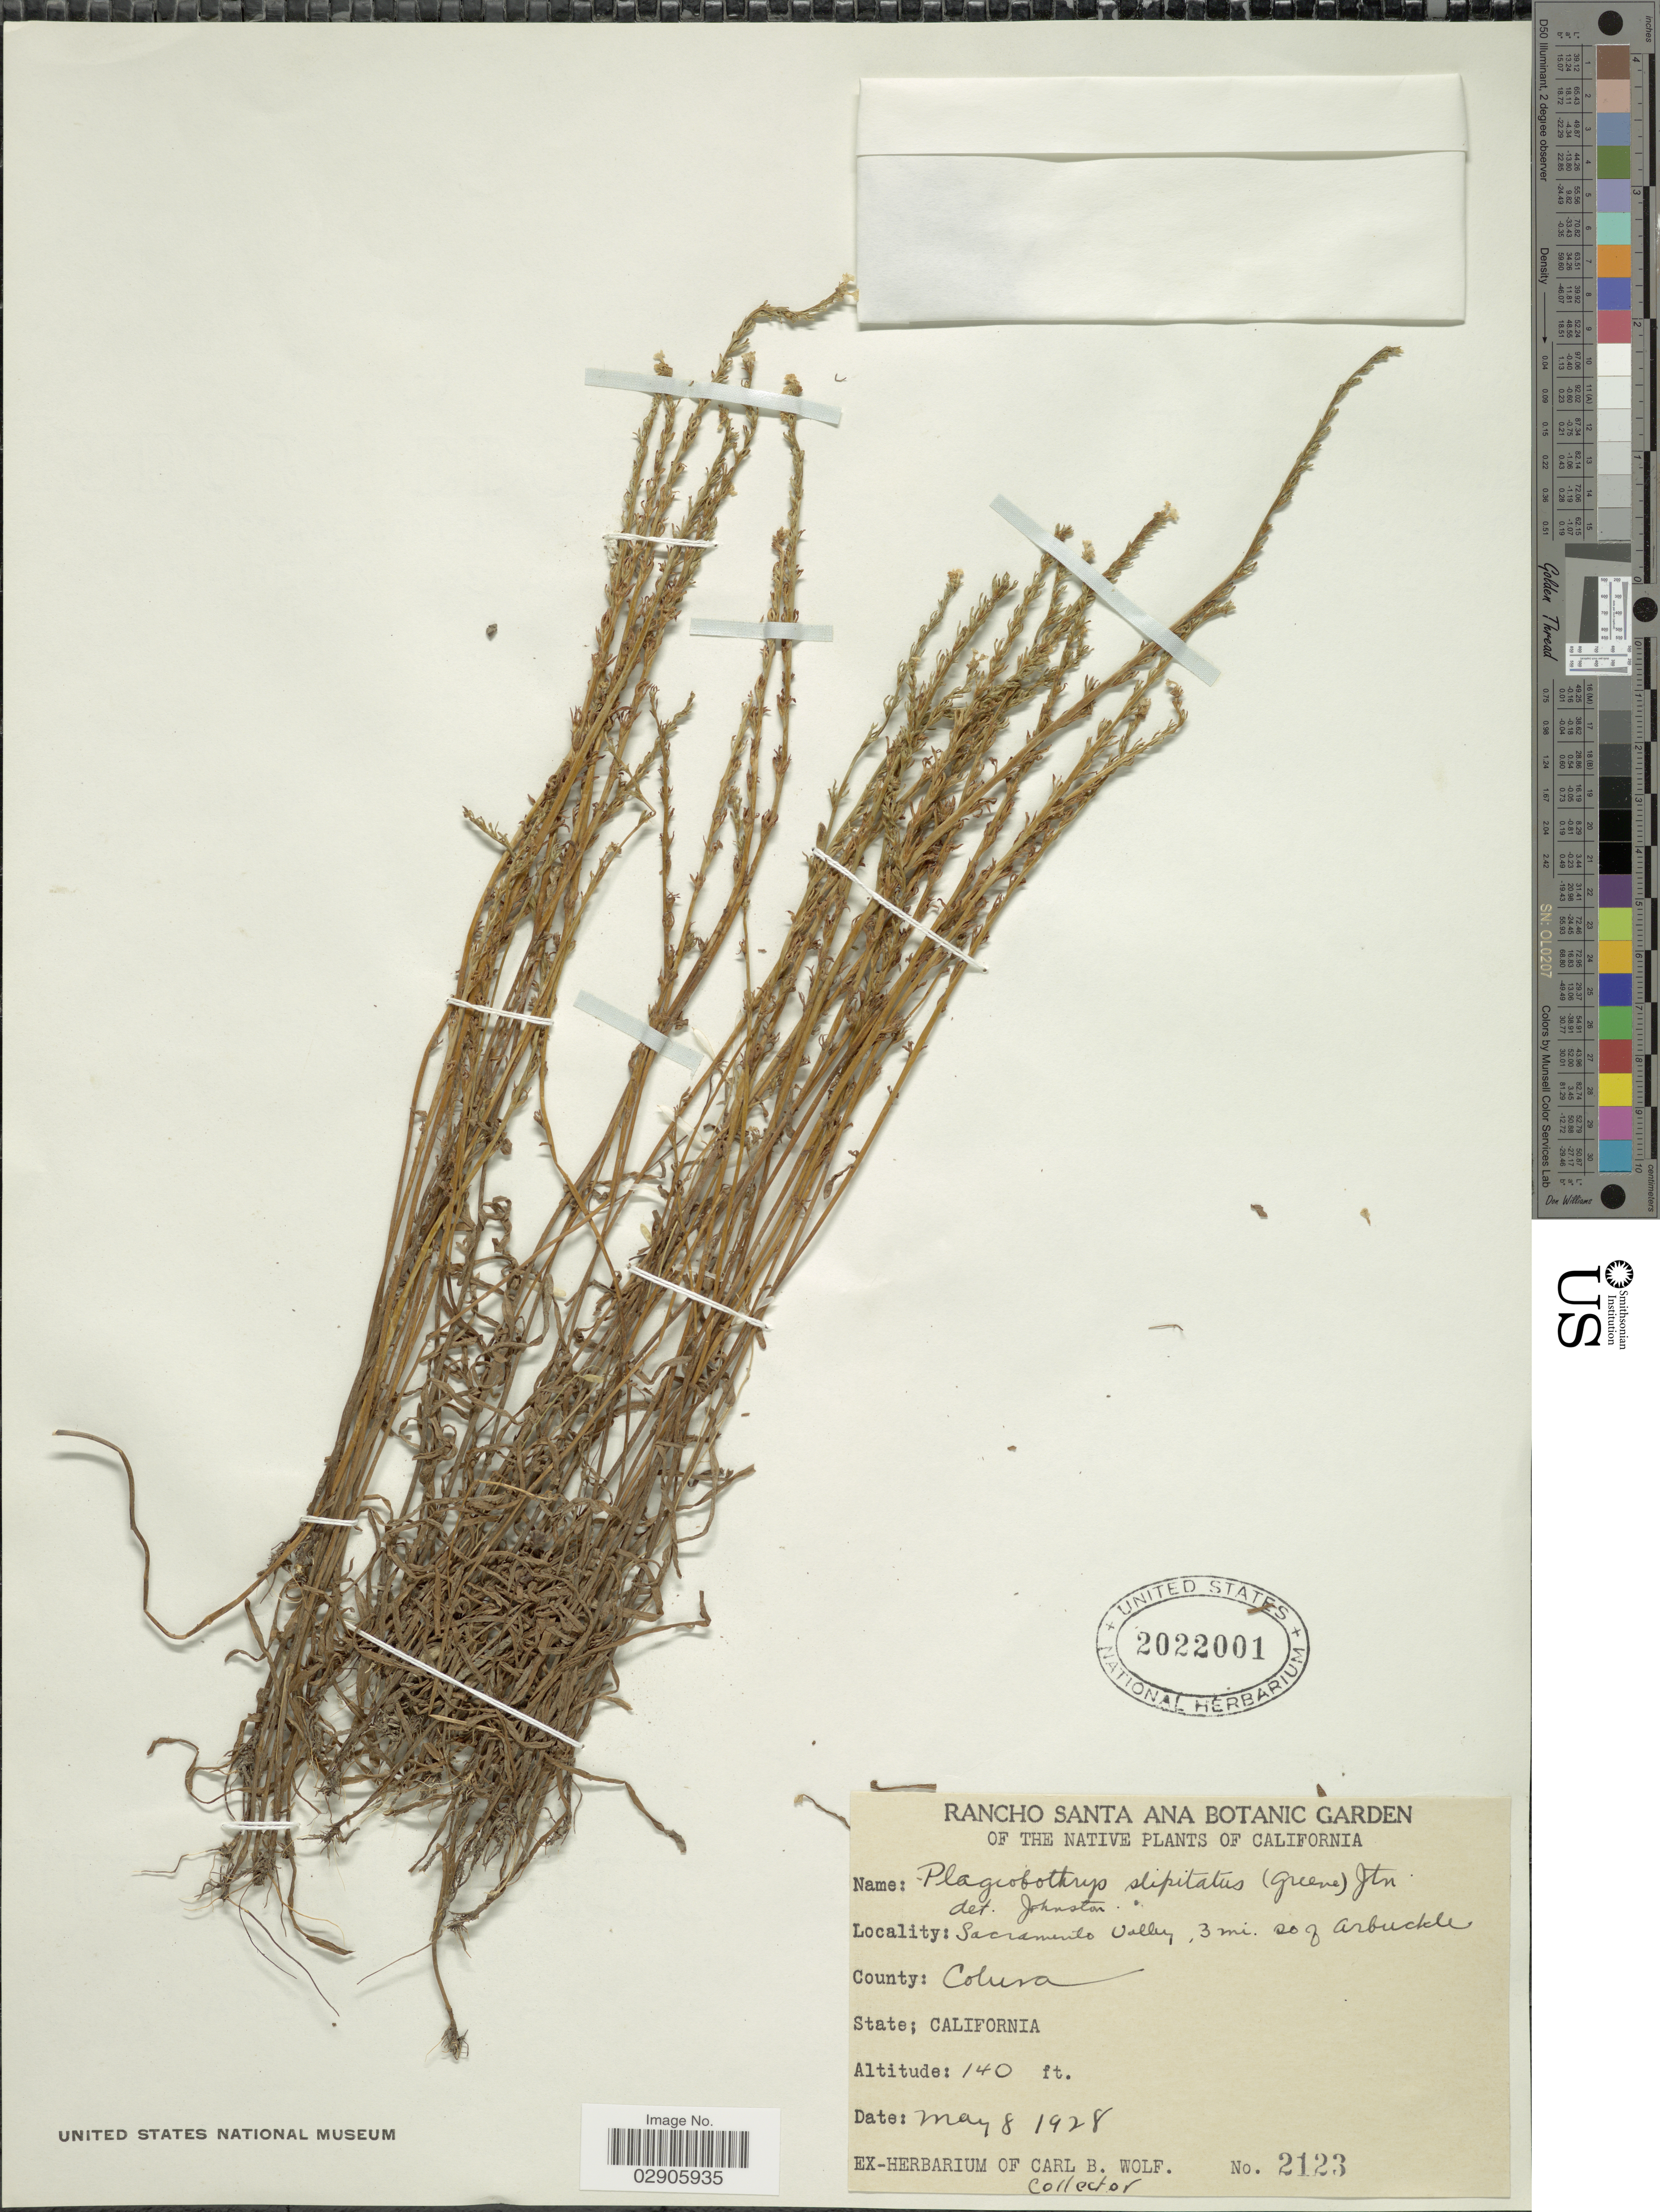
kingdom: Plantae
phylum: Tracheophyta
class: Magnoliopsida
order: Boraginales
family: Boraginaceae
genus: Plagiobothrys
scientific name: Plagiobothrys stipitatus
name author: (Greene) I.M. Johnst.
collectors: ex herb. Carl B. Wolf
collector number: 2123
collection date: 1928-05-08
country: United States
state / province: California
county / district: Contra Costa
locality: Sacramento Valley, 3 mi. so of arbuckle. County: Colura.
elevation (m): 43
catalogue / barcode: US 2022001